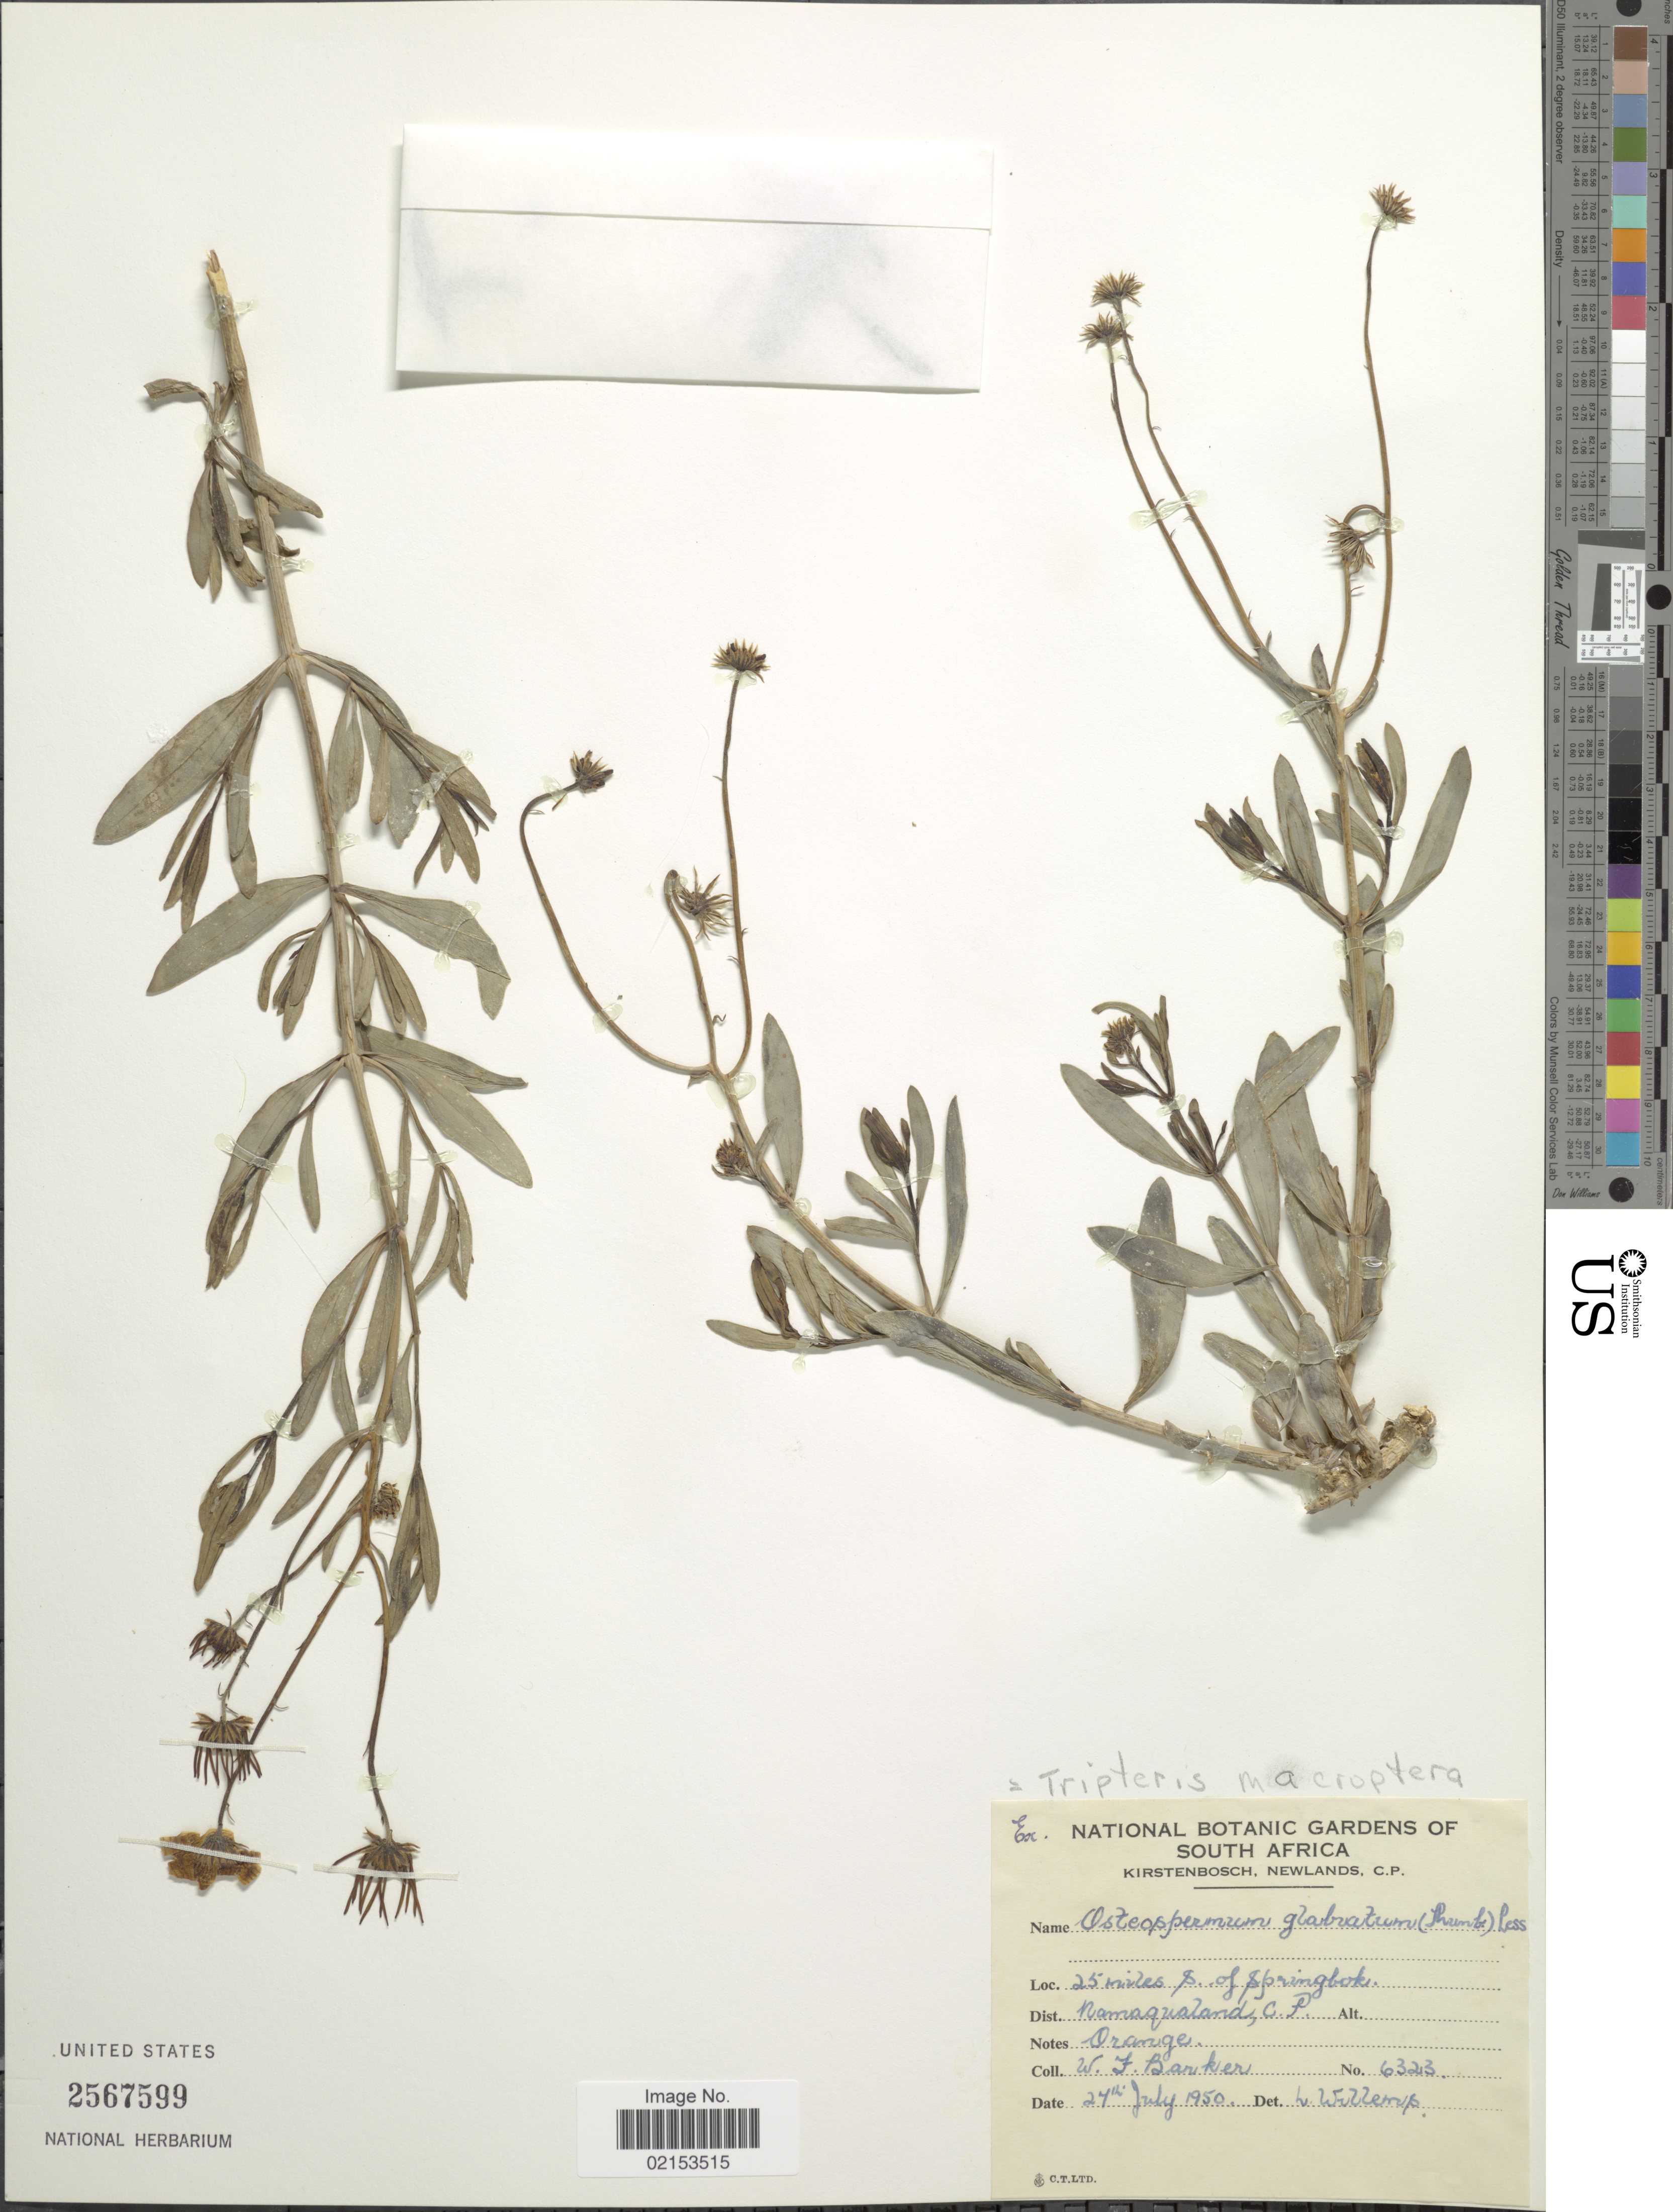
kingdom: Plantae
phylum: Tracheophyta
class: Magnoliopsida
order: Asterales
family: Asteraceae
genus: Tripteris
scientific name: Tripteris oppositifolia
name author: (Aiton) B. Nord.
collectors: W. F. Barker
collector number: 6343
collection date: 1950-07-24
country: South Africa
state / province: Northern Cape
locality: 25 miles S of Springfield, Dist. Namaqualand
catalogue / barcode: US 2567599